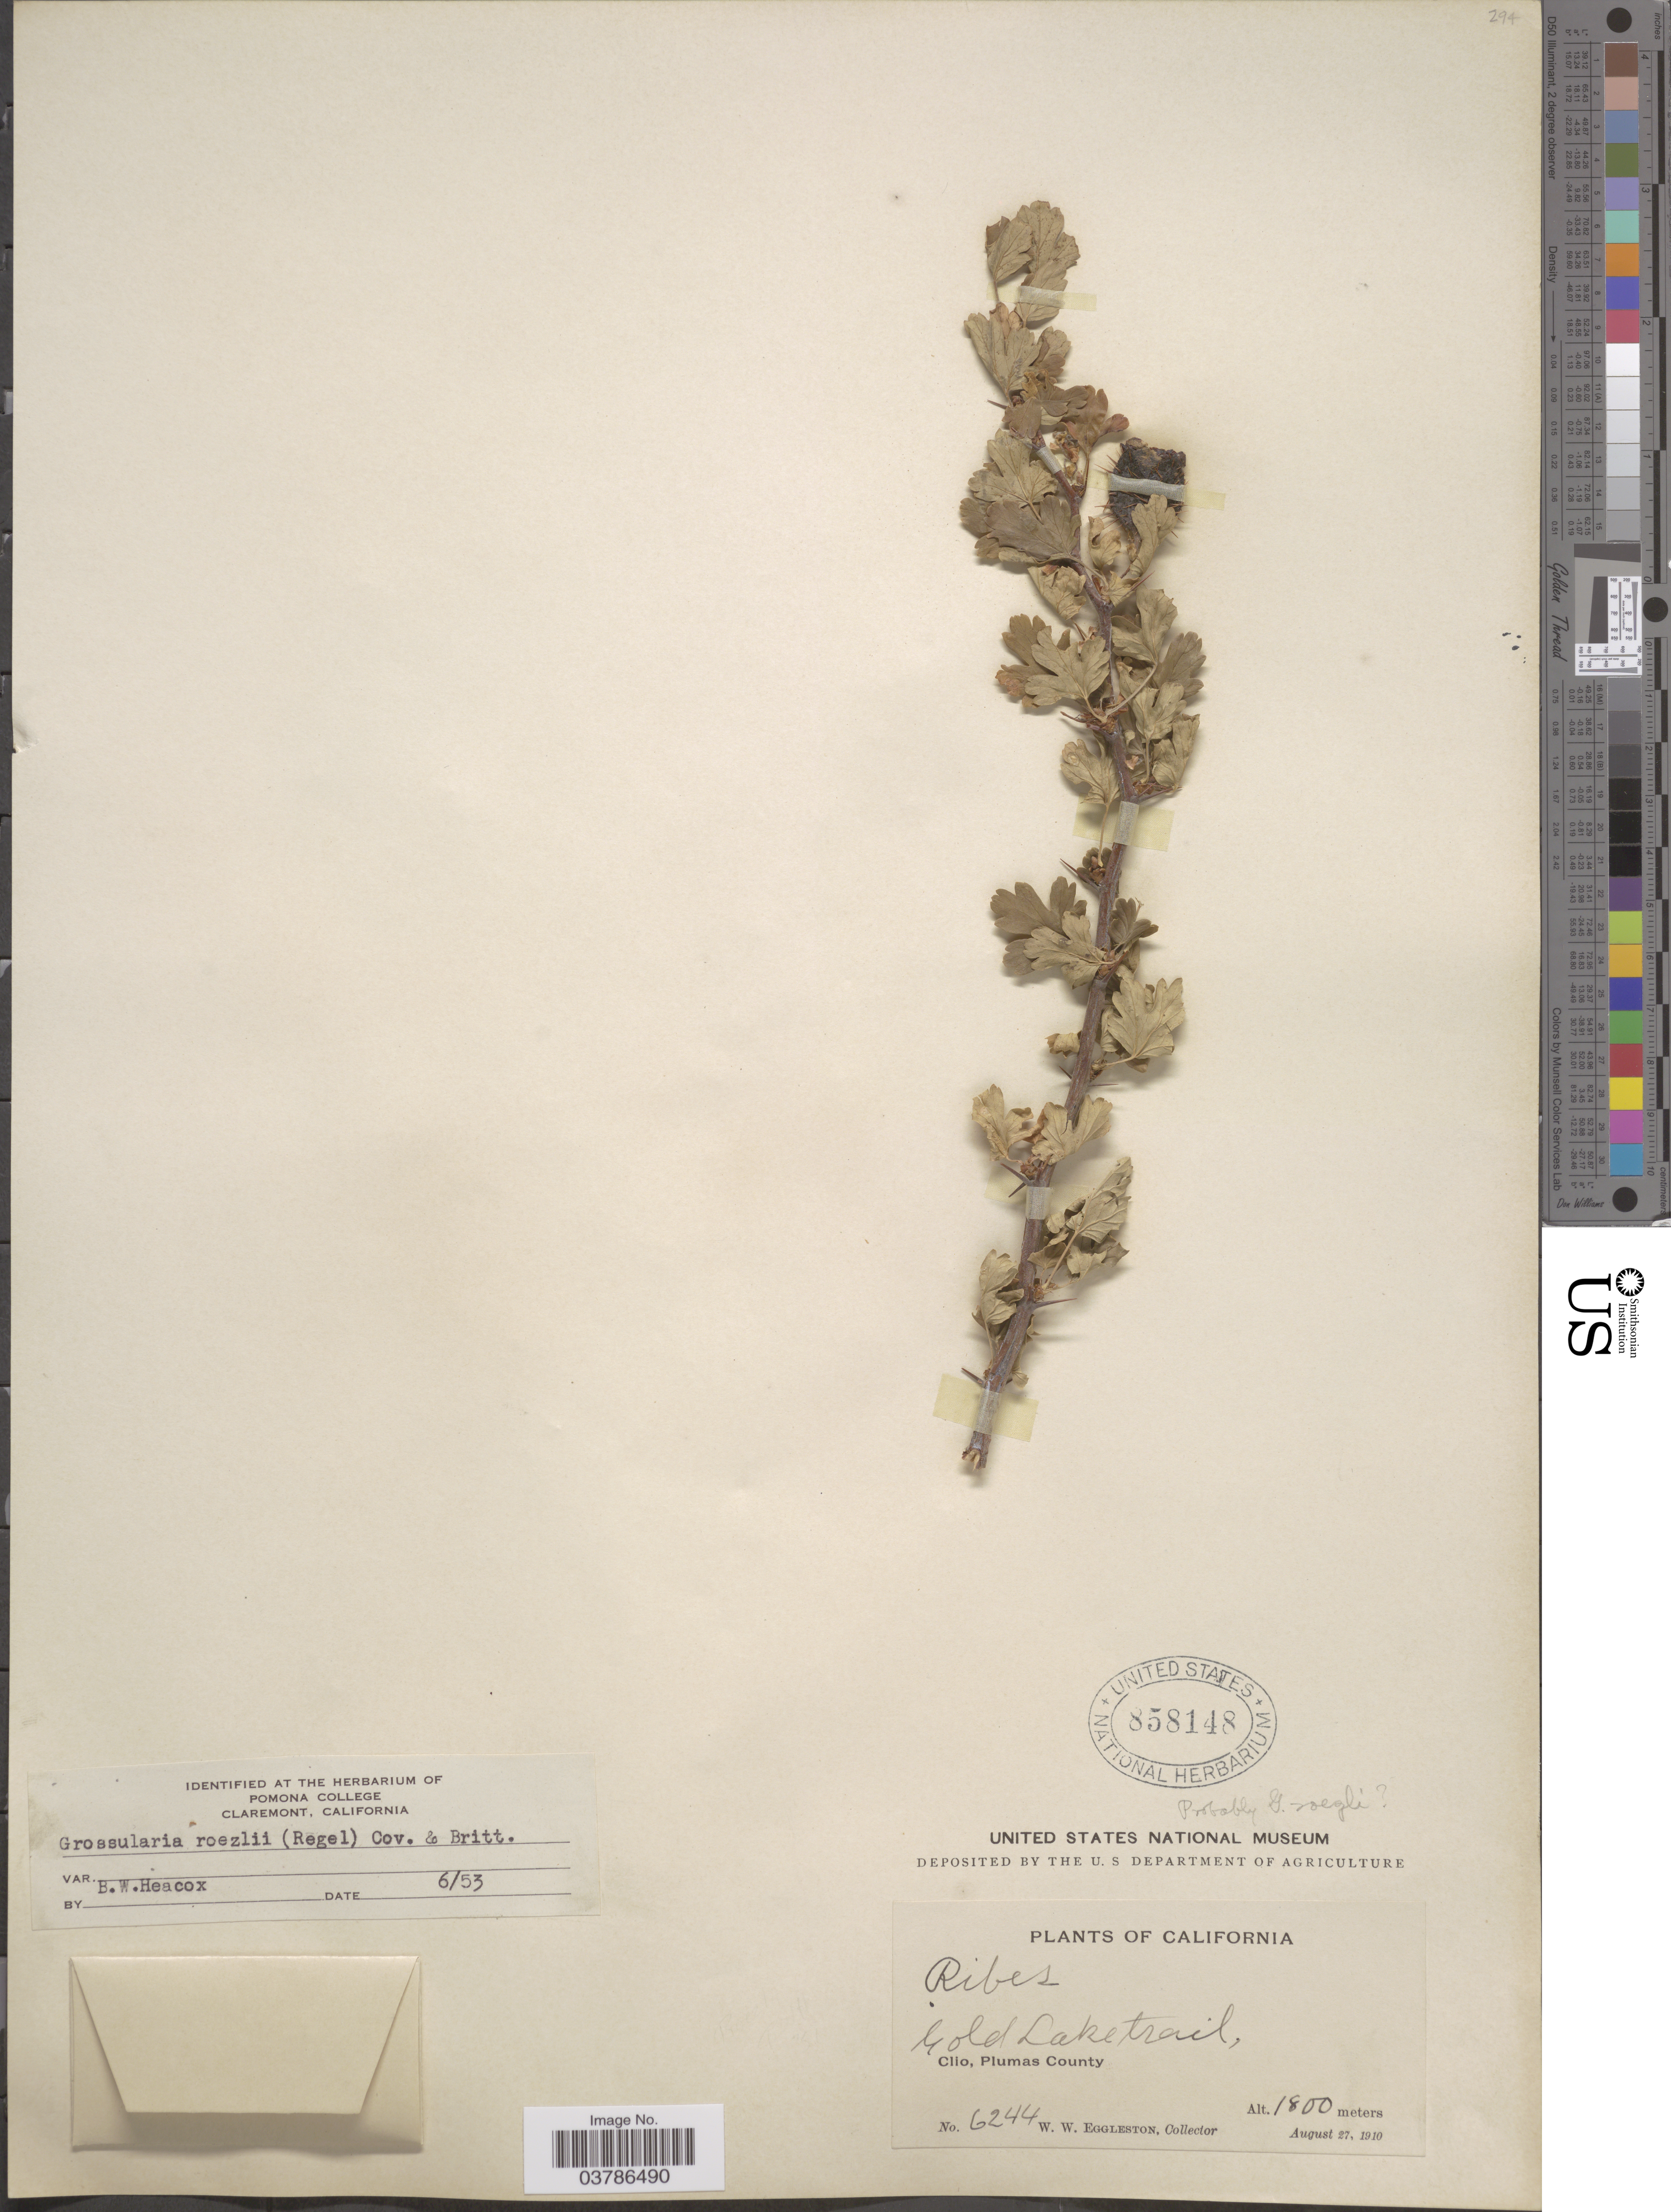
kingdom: Plantae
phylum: Tracheophyta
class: Magnoliopsida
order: Saxifragales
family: Grossulariaceae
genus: Ribes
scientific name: Ribes roezlii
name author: Regel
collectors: W. W. Eggleston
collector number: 6244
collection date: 1910-08-27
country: United States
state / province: California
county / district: Plumas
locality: Gold Lake trail, Clio, Plumas County.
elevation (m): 1800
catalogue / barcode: US 858148